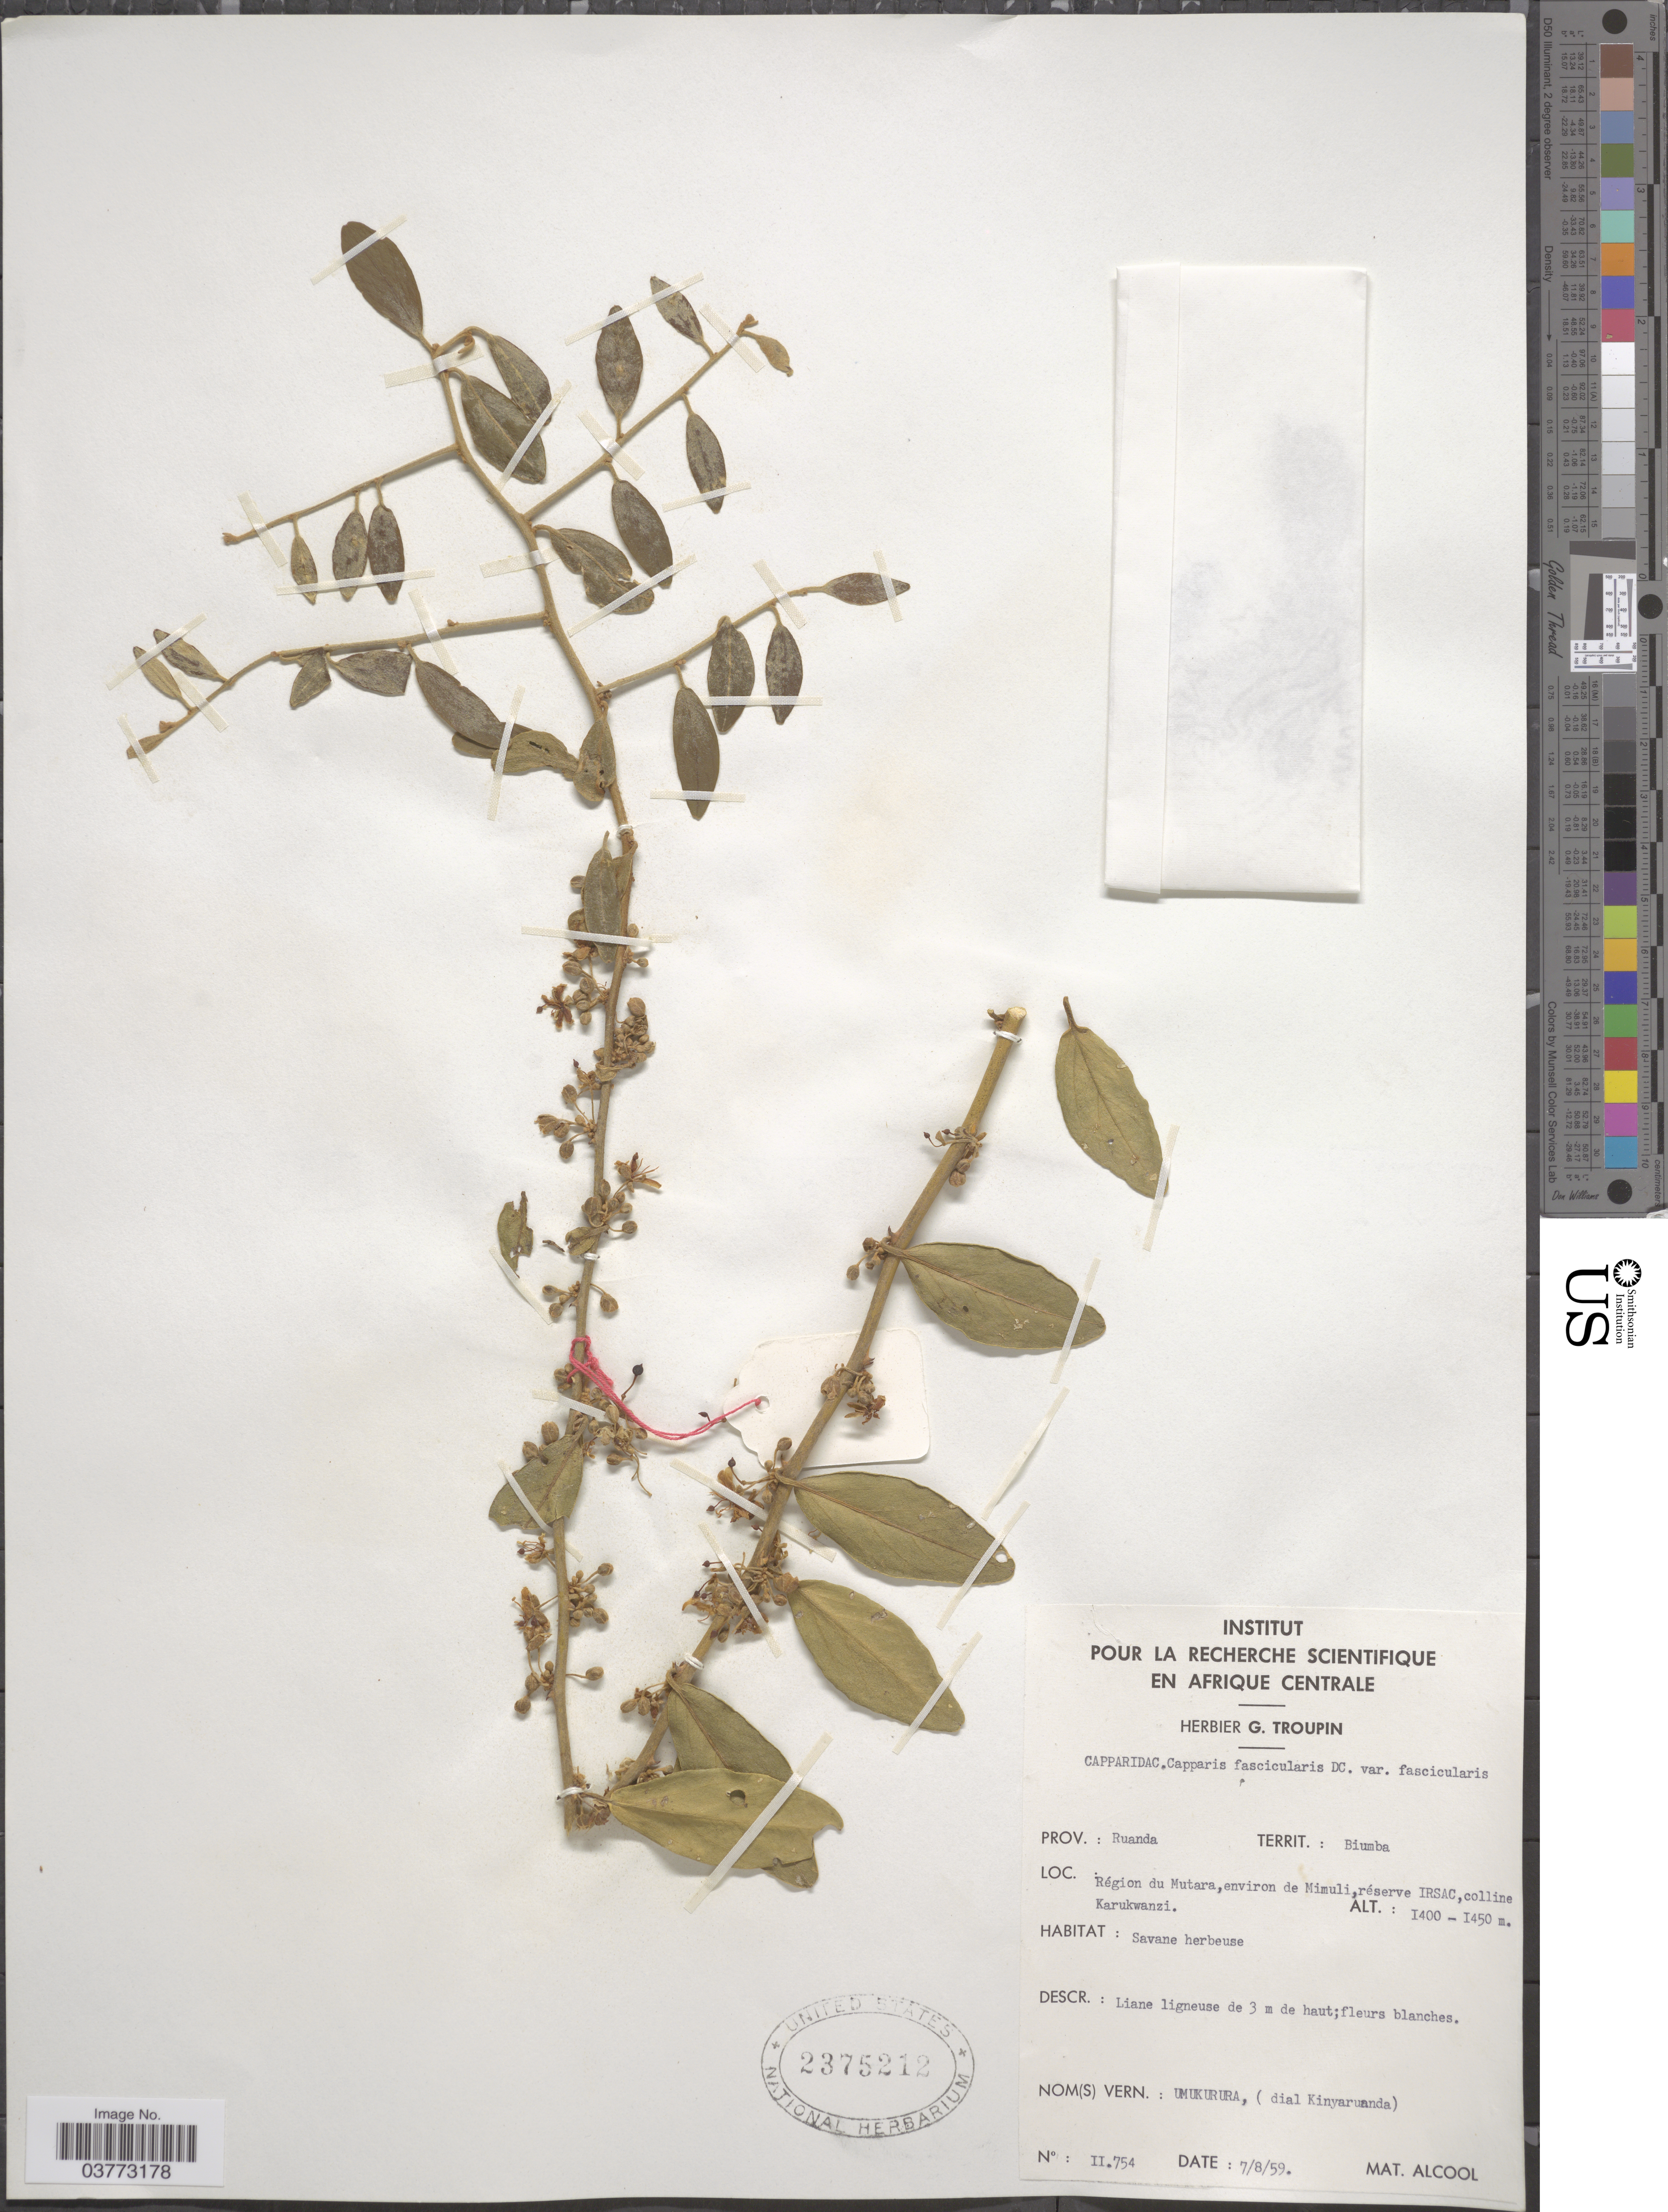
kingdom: Plantae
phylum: Tracheophyta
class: Magnoliopsida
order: Brassicales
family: Capparaceae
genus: Capparis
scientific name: Capparis fascicularis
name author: DC.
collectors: ex herb. G. Troupin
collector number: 11754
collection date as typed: Transcribed d/m/y: 7/8/59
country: Rwanda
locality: Territ.: Biumba. Région du Mutara, environ de Mimuli, réserve IRSAC, colline Karukwanzi.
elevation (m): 1400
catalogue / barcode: US 2375212